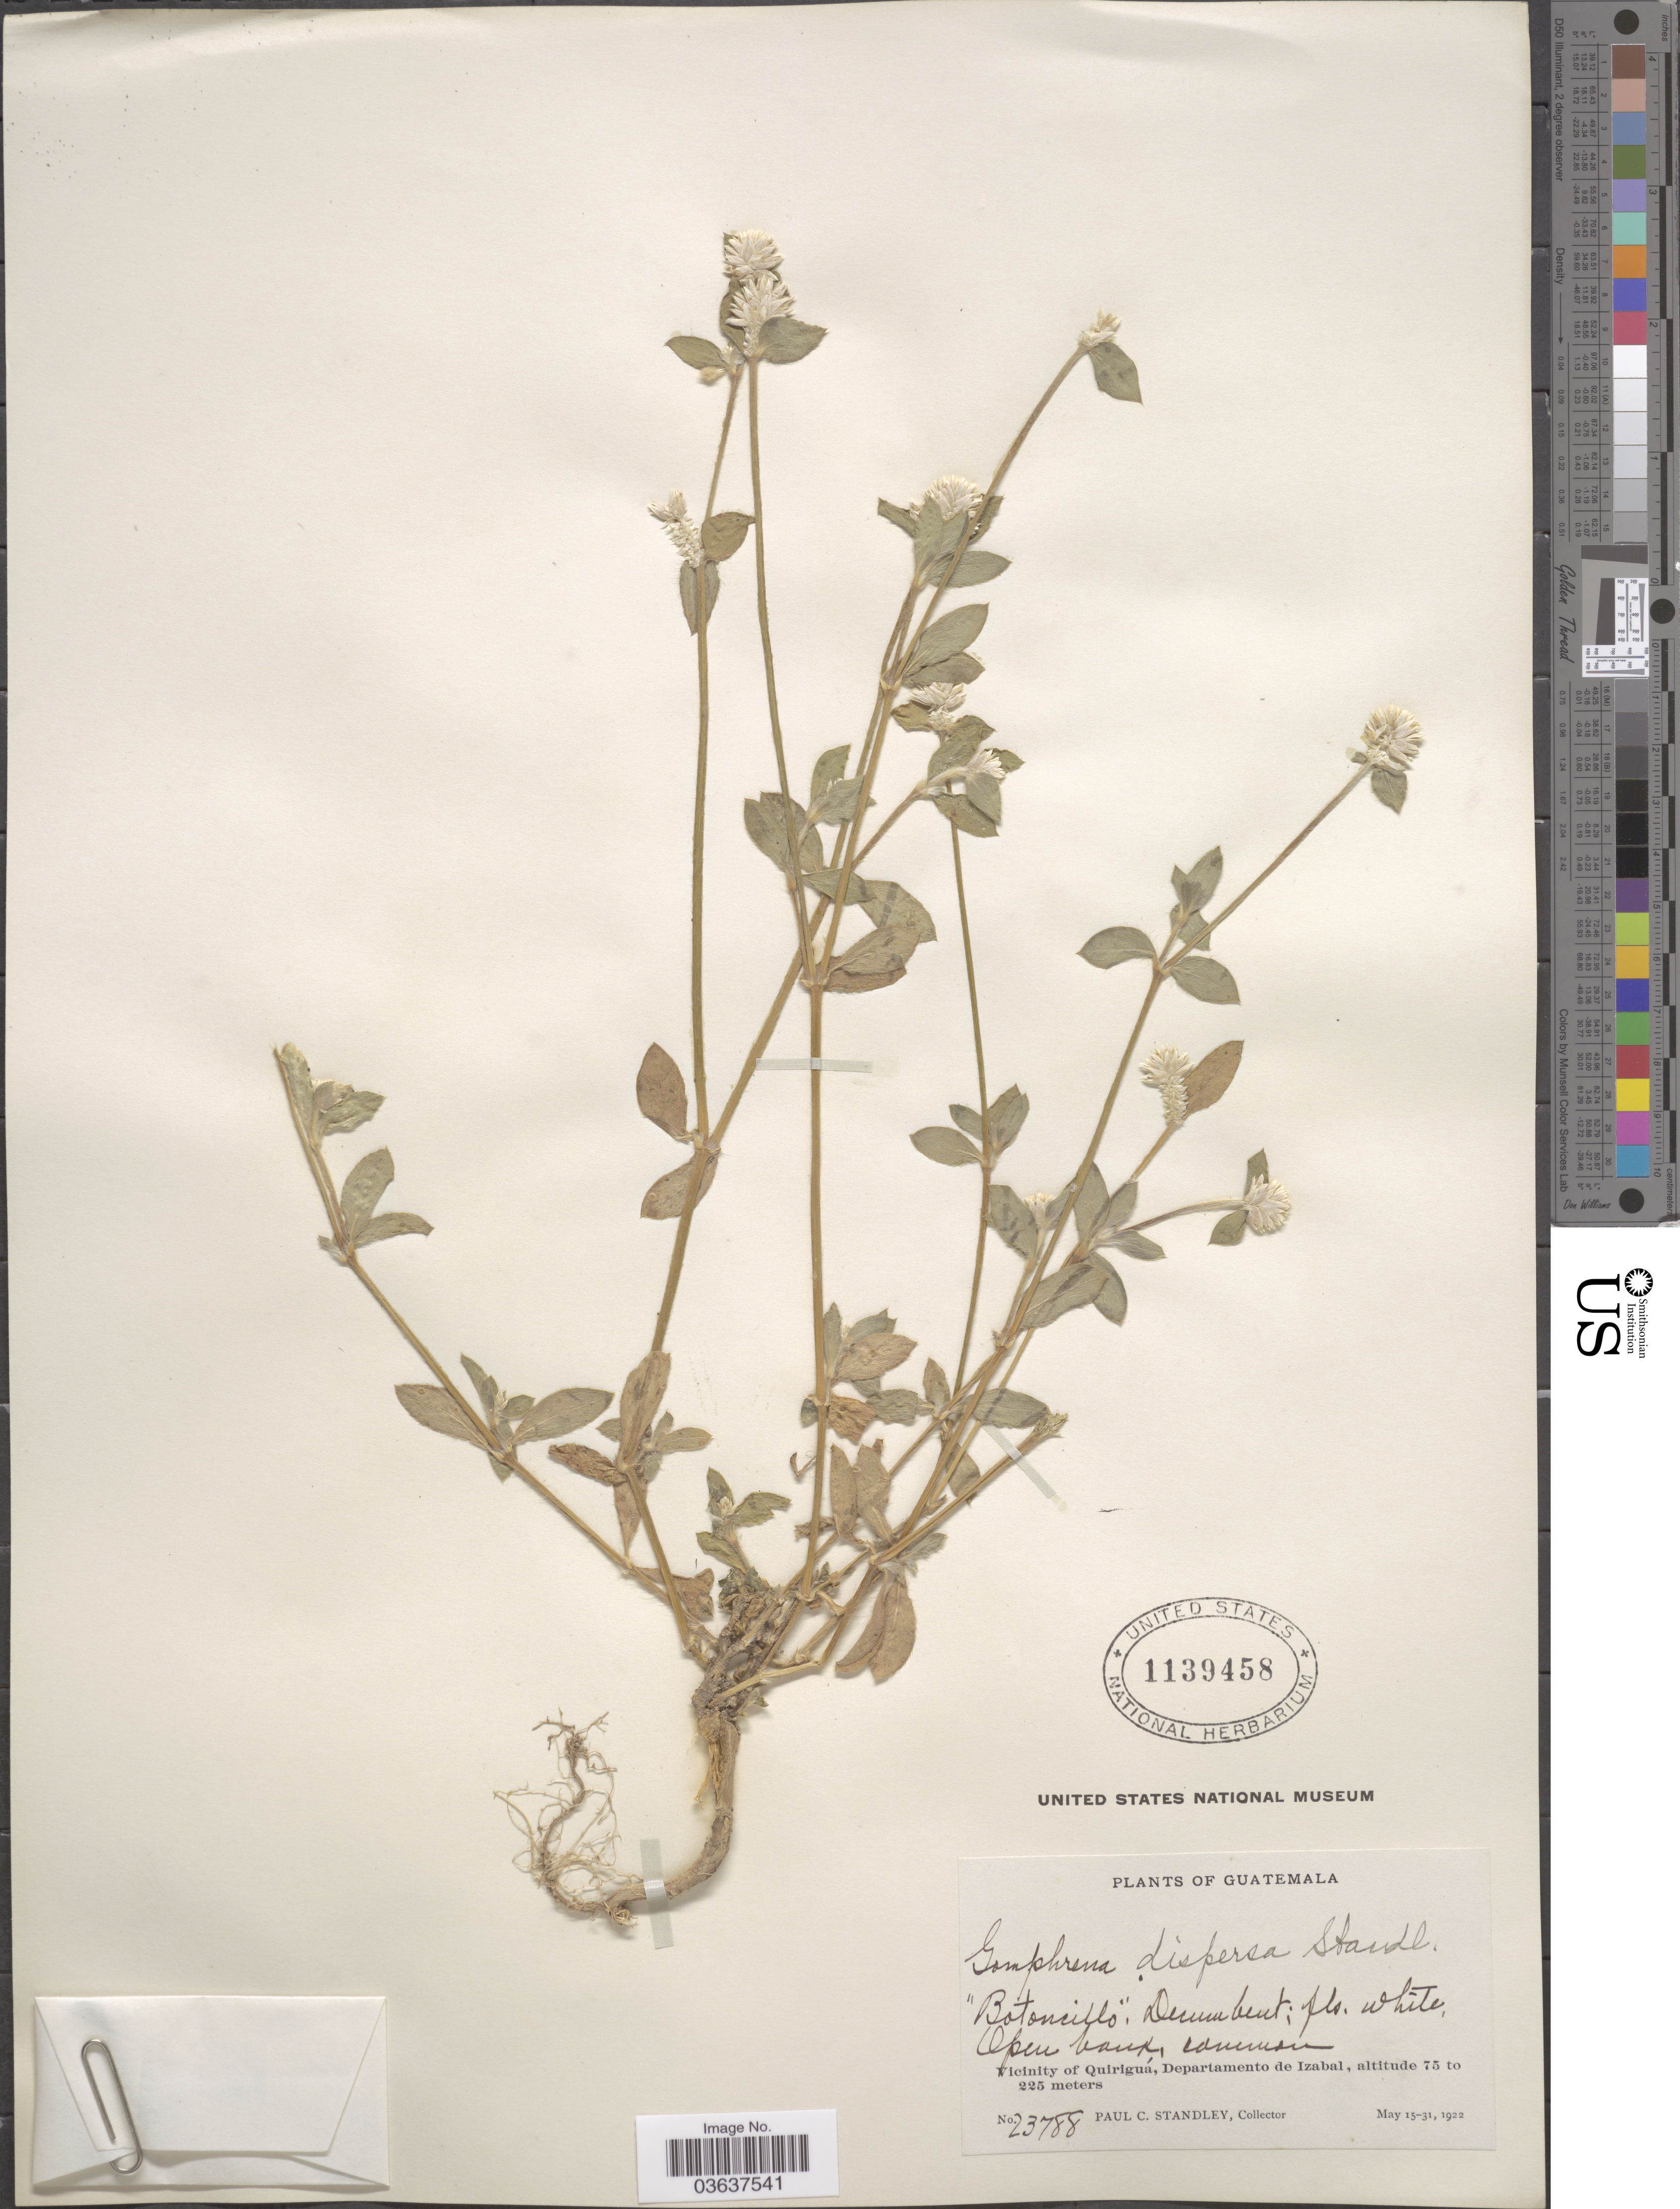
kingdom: Plantae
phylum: Tracheophyta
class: Magnoliopsida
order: Caryophyllales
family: Amaranthaceae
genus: Gomphrena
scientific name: Gomphrena dispersa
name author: Standl.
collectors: P. C. Standley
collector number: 23788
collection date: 1922-05-15/1922-05-31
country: Guatemala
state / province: Izabal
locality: Vicinity of Quiriguá, Departamento de Izabal.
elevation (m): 75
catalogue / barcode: US 1139458